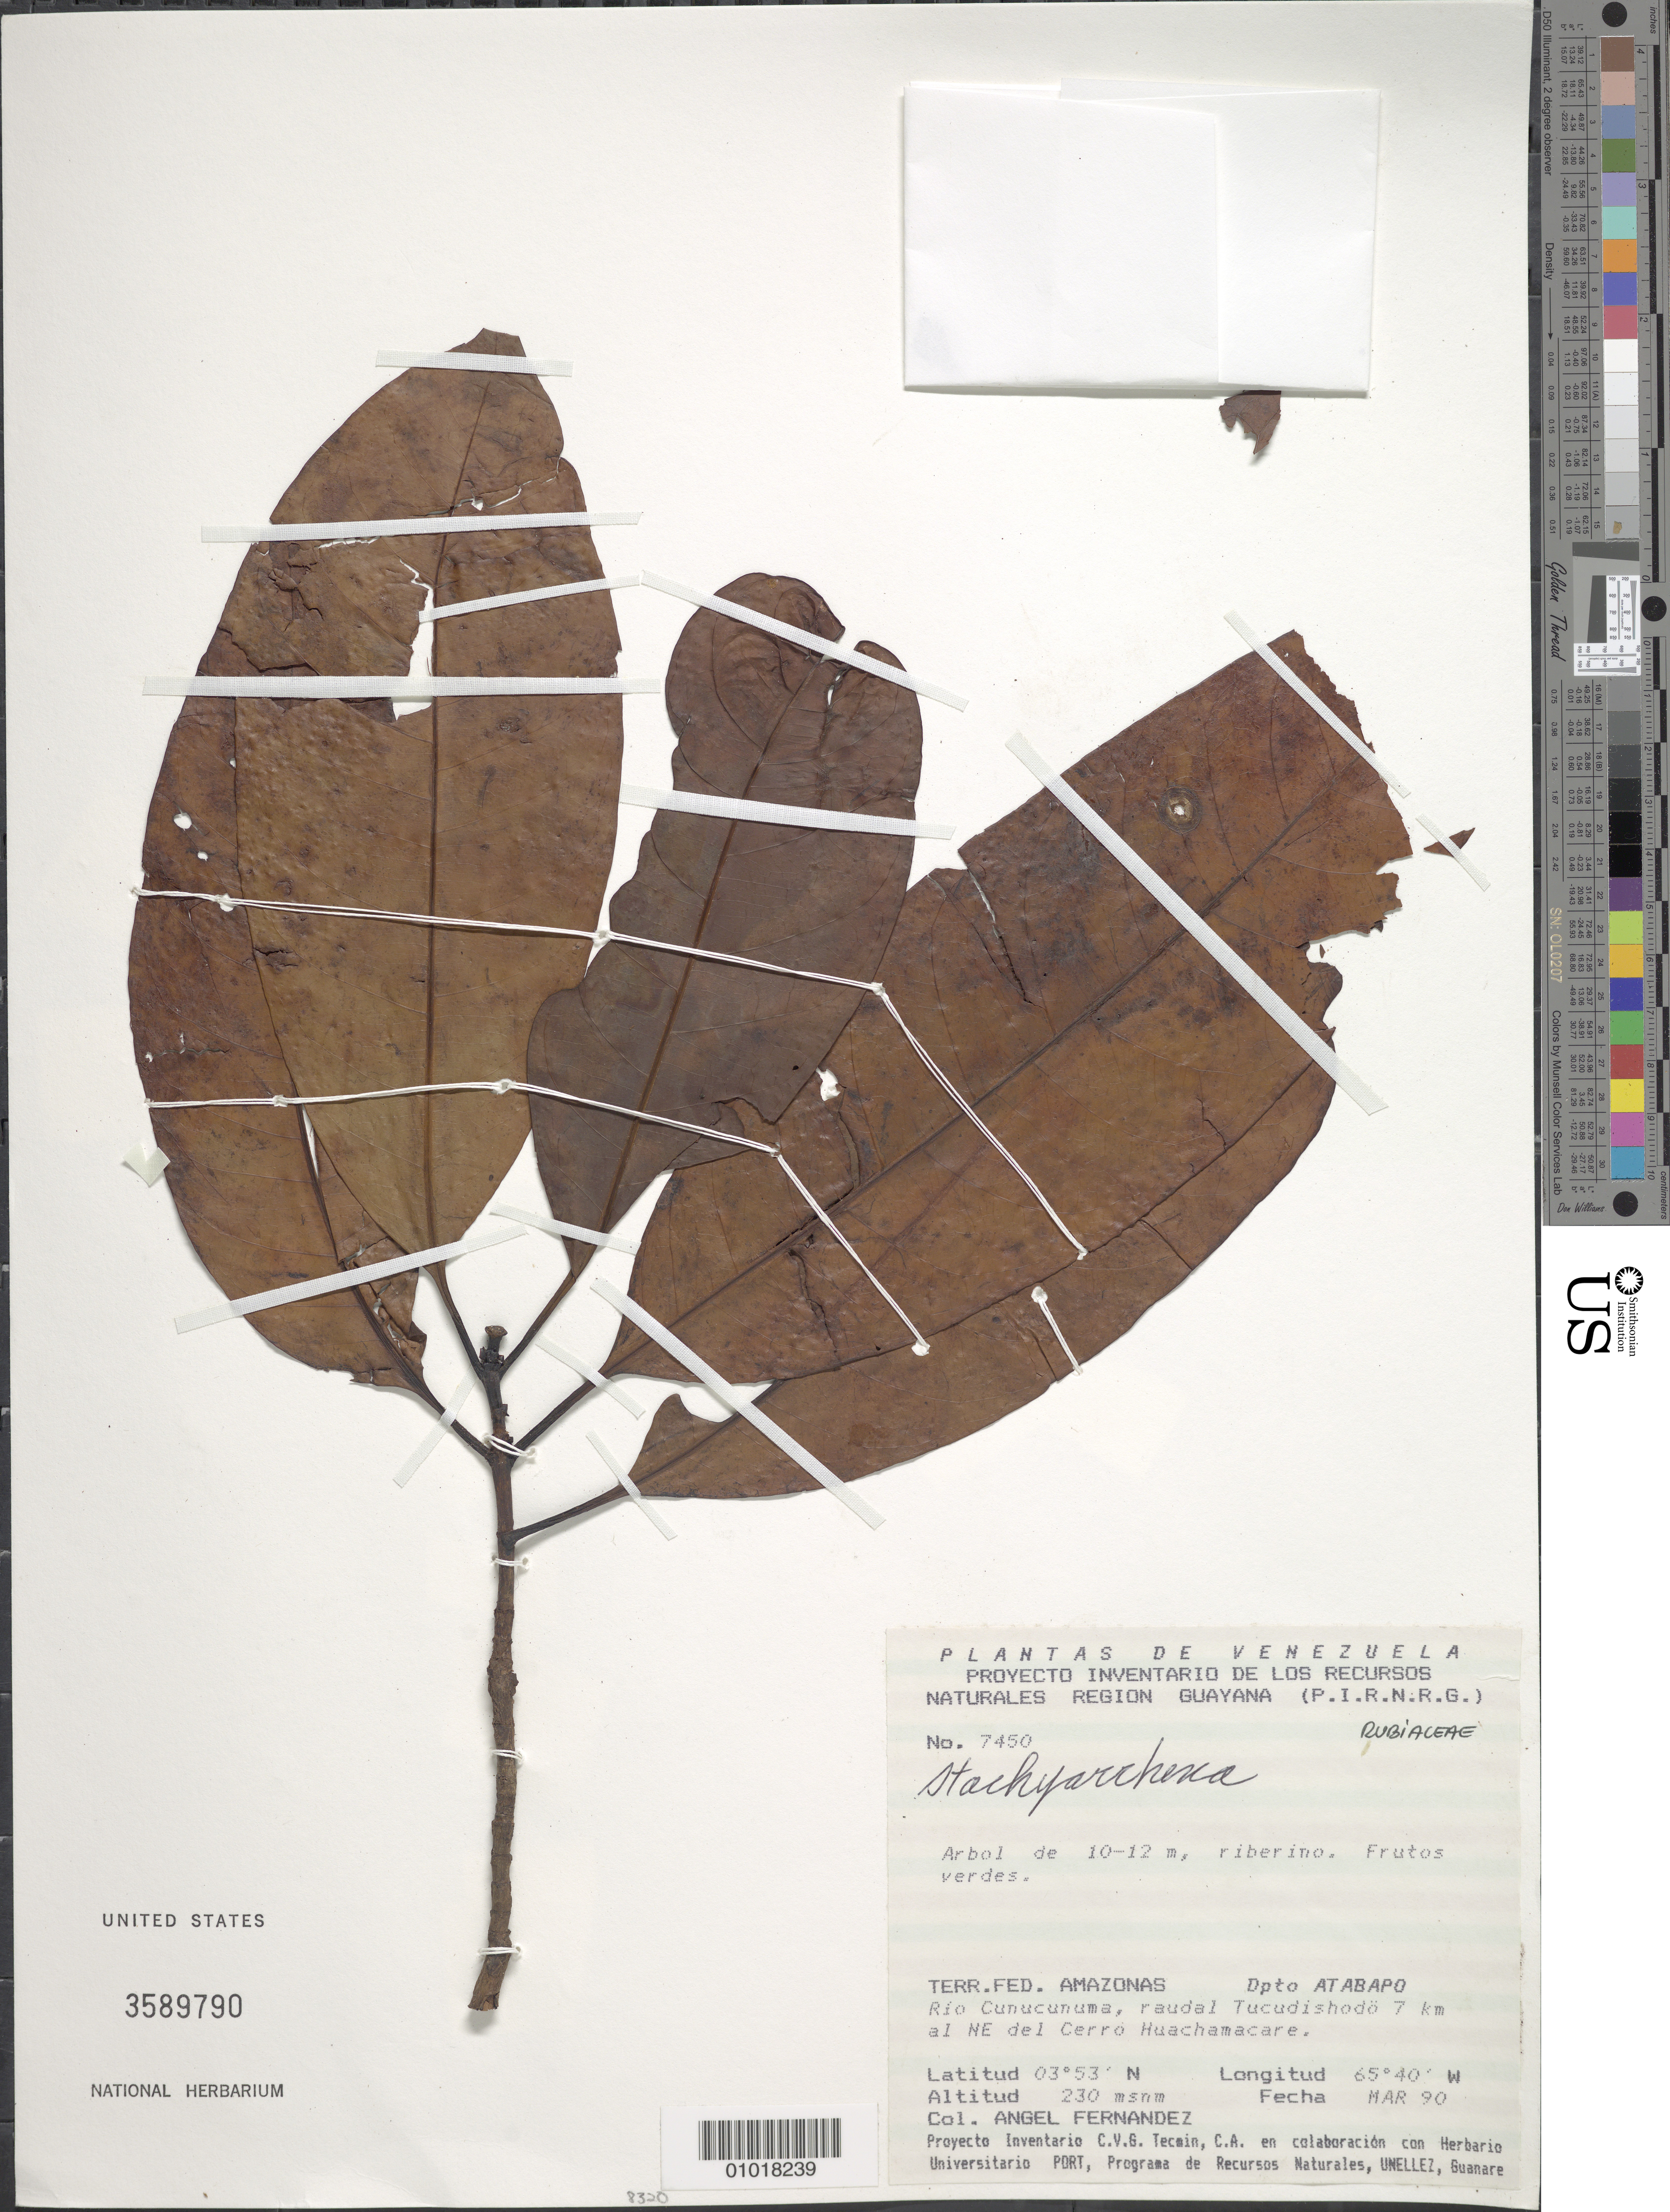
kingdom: Plantae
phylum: Tracheophyta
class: Magnoliopsida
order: Gentianales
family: Rubiaceae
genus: Stachyarrhena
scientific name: Stachyarrhena sp.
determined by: Kirkbride, J. H.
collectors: A. Fernández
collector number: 7450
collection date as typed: Mar-90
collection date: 1990-03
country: Venezuela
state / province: Amazonas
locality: Dpto. Atabapo. Río Cunucunuma, raudal Tucudichodö, 7km al NE del Cerro Huachamacare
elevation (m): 230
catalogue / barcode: US 3589790